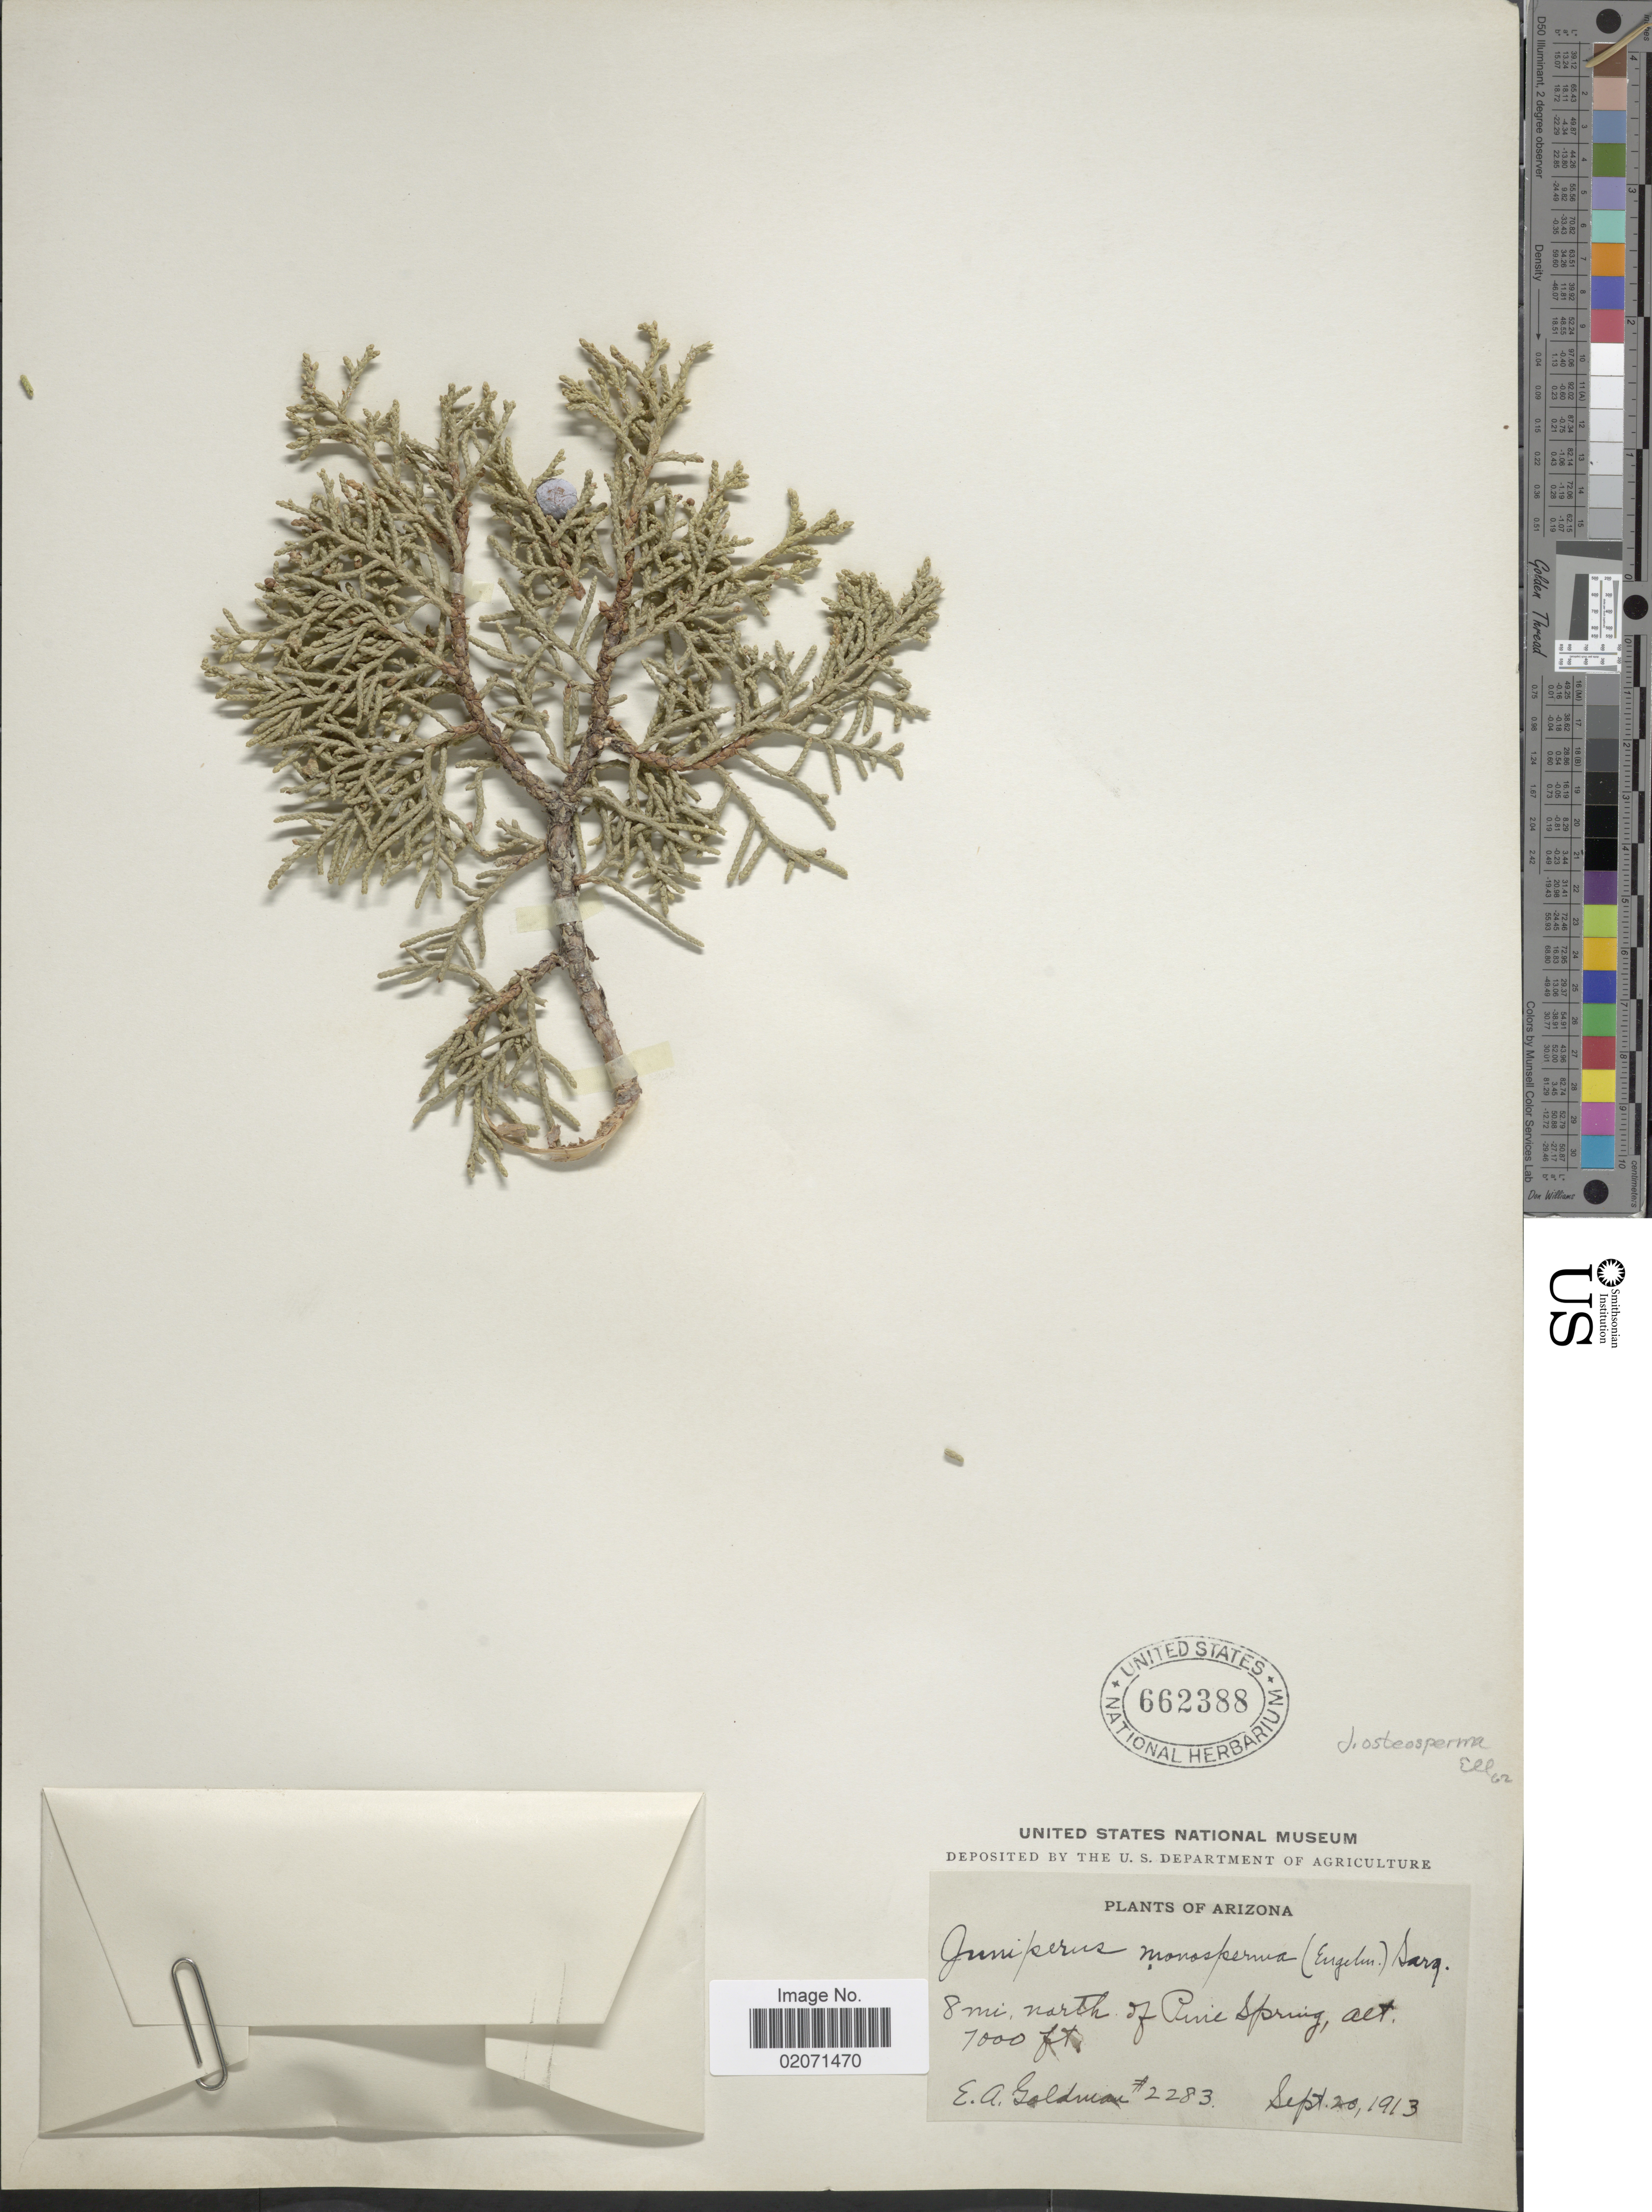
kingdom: Plantae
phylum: Tracheophyta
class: Pinopsida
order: Pinales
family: Cupressaceae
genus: Juniperus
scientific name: Juniperus osteosperma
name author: (Torr.) Little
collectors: E. A. Goldman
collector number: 2283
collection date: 1913-09-20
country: United States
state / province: Arizona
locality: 8 mi. north of Pine Spring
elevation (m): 2134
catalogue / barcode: US 662388